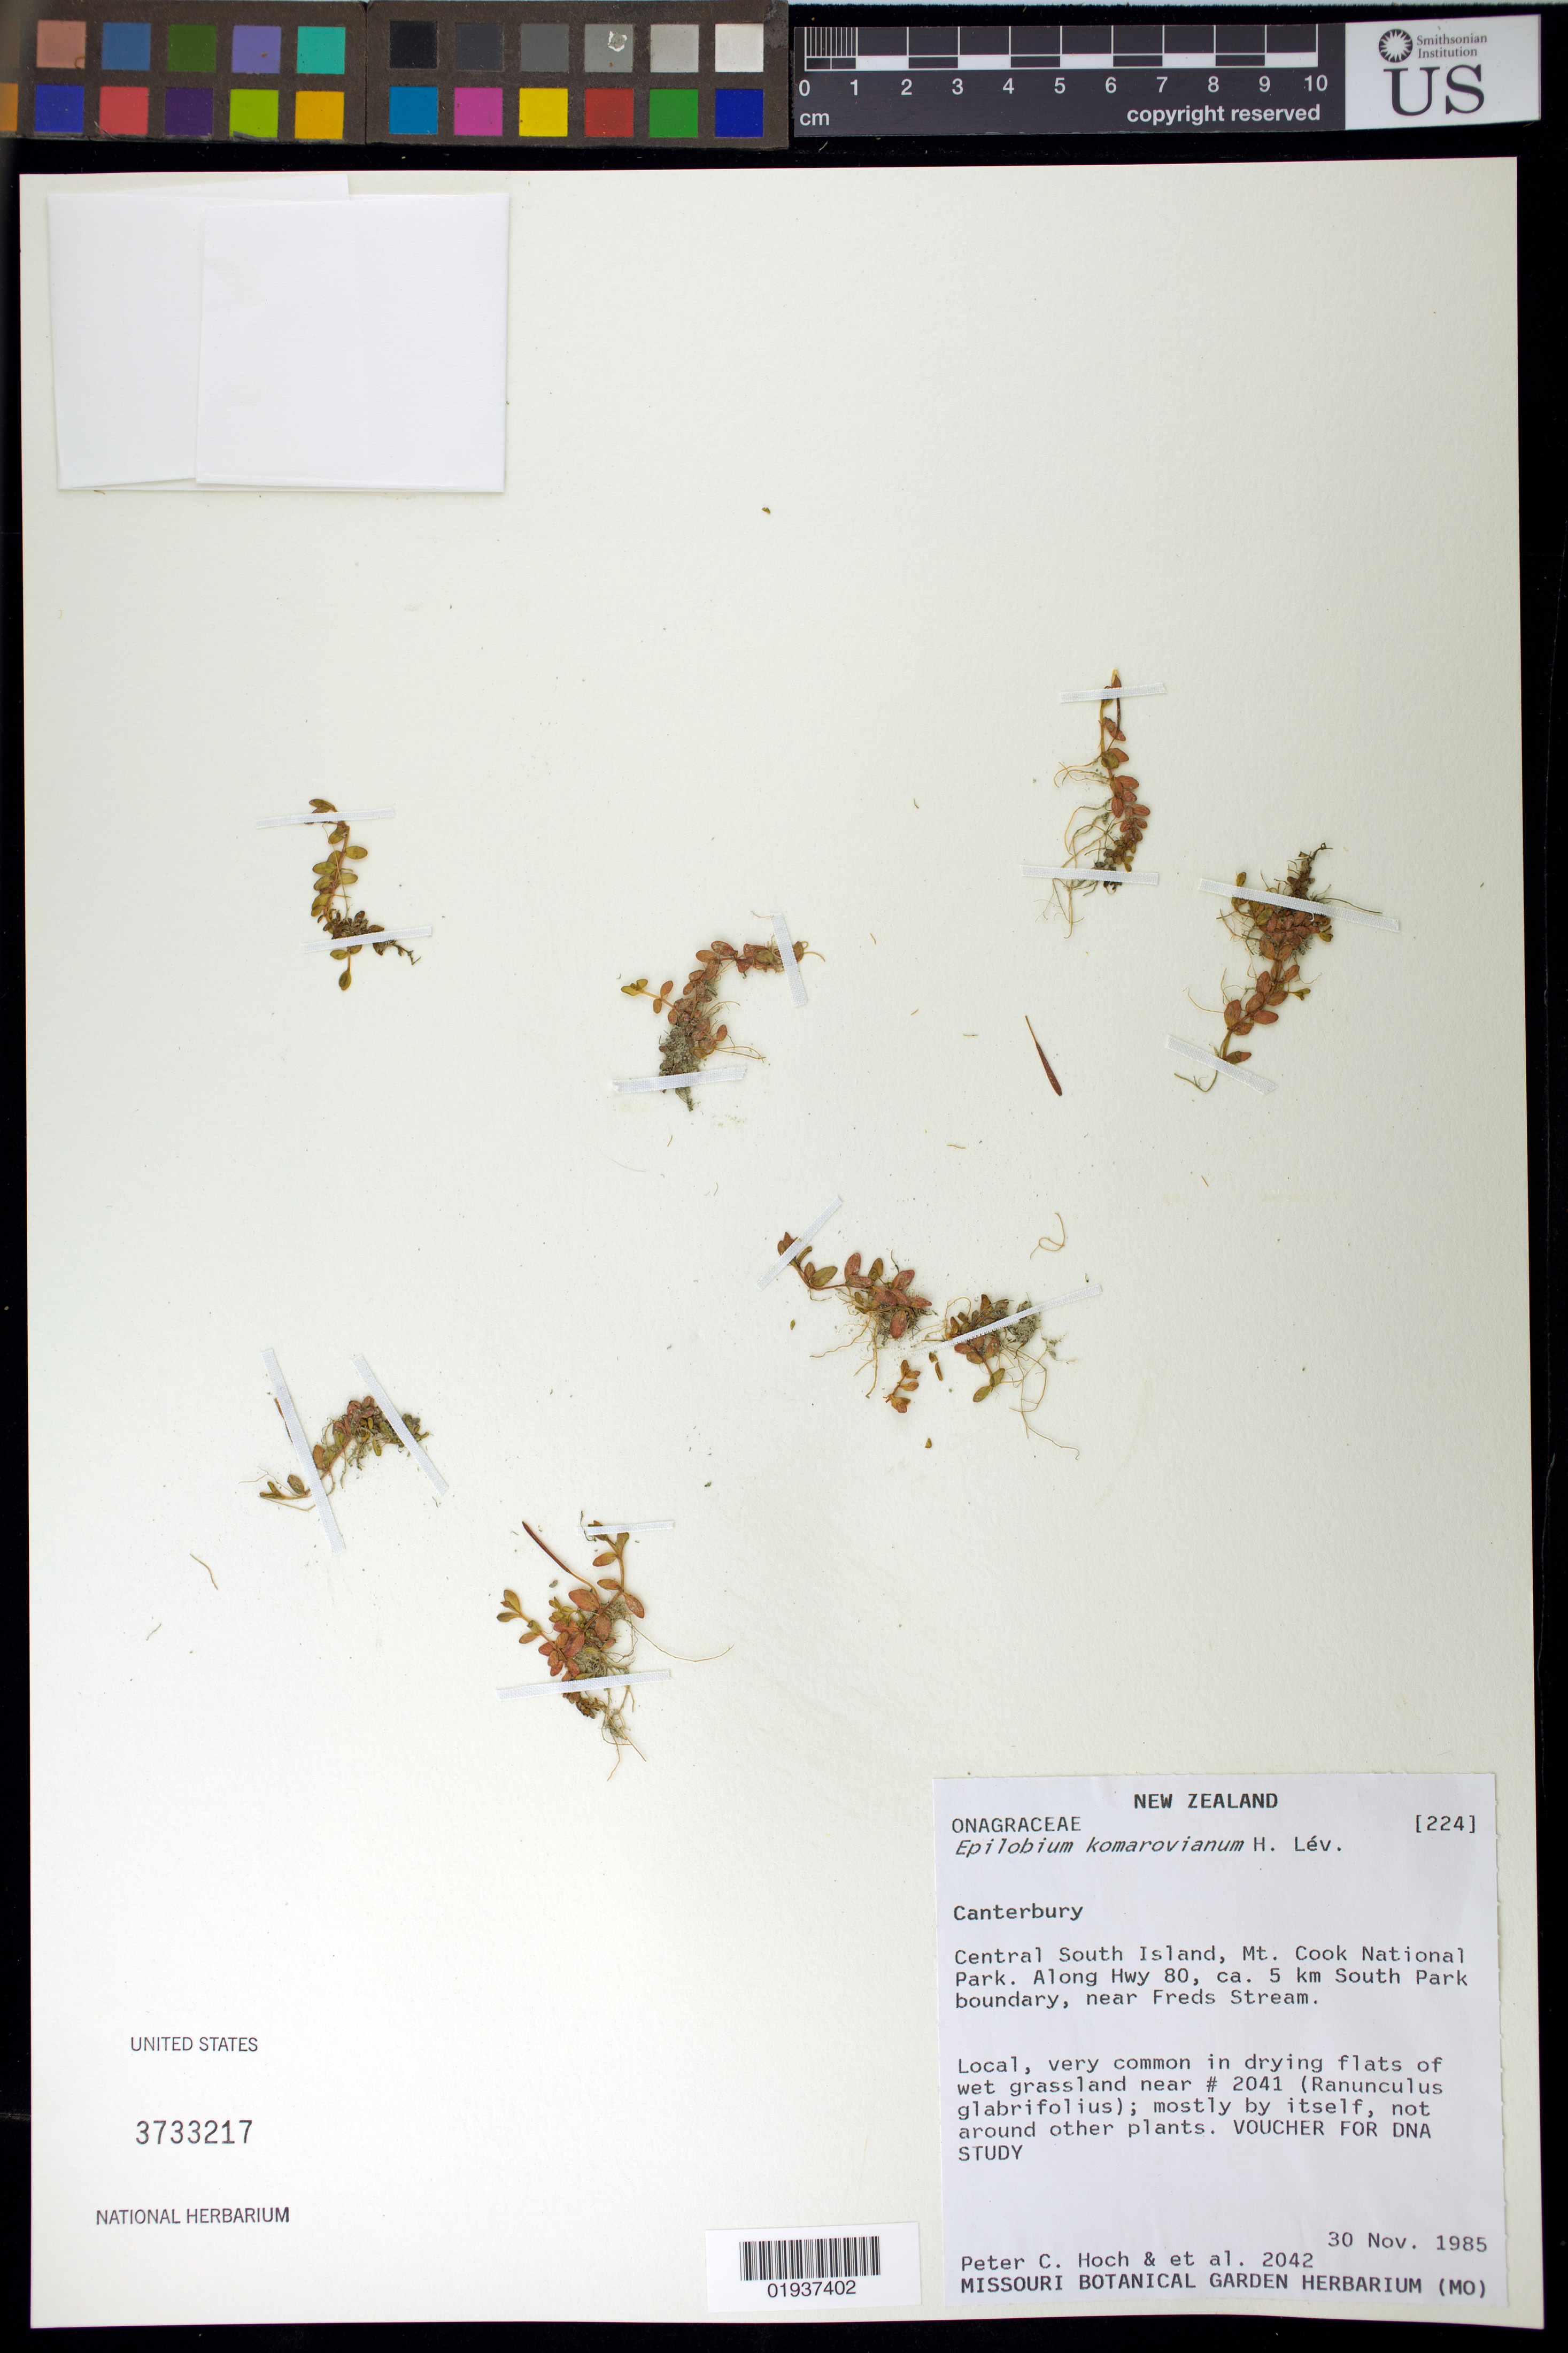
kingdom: Plantae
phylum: Tracheophyta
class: Magnoliopsida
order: Myrtales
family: Onagraceae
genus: Epilobium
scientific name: Epilobium komarovianum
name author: H. Lév.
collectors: P. C. Hoch & et al.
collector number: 2042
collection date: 1985-11-30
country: New Zealand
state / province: Canterbury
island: South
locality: Central South Island, Mt. Cook National Park, along Hwy 80, ca. 5 km south of park boundary, near Fred's Stream.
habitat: Drying flats of wet grassland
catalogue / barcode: US 3733217